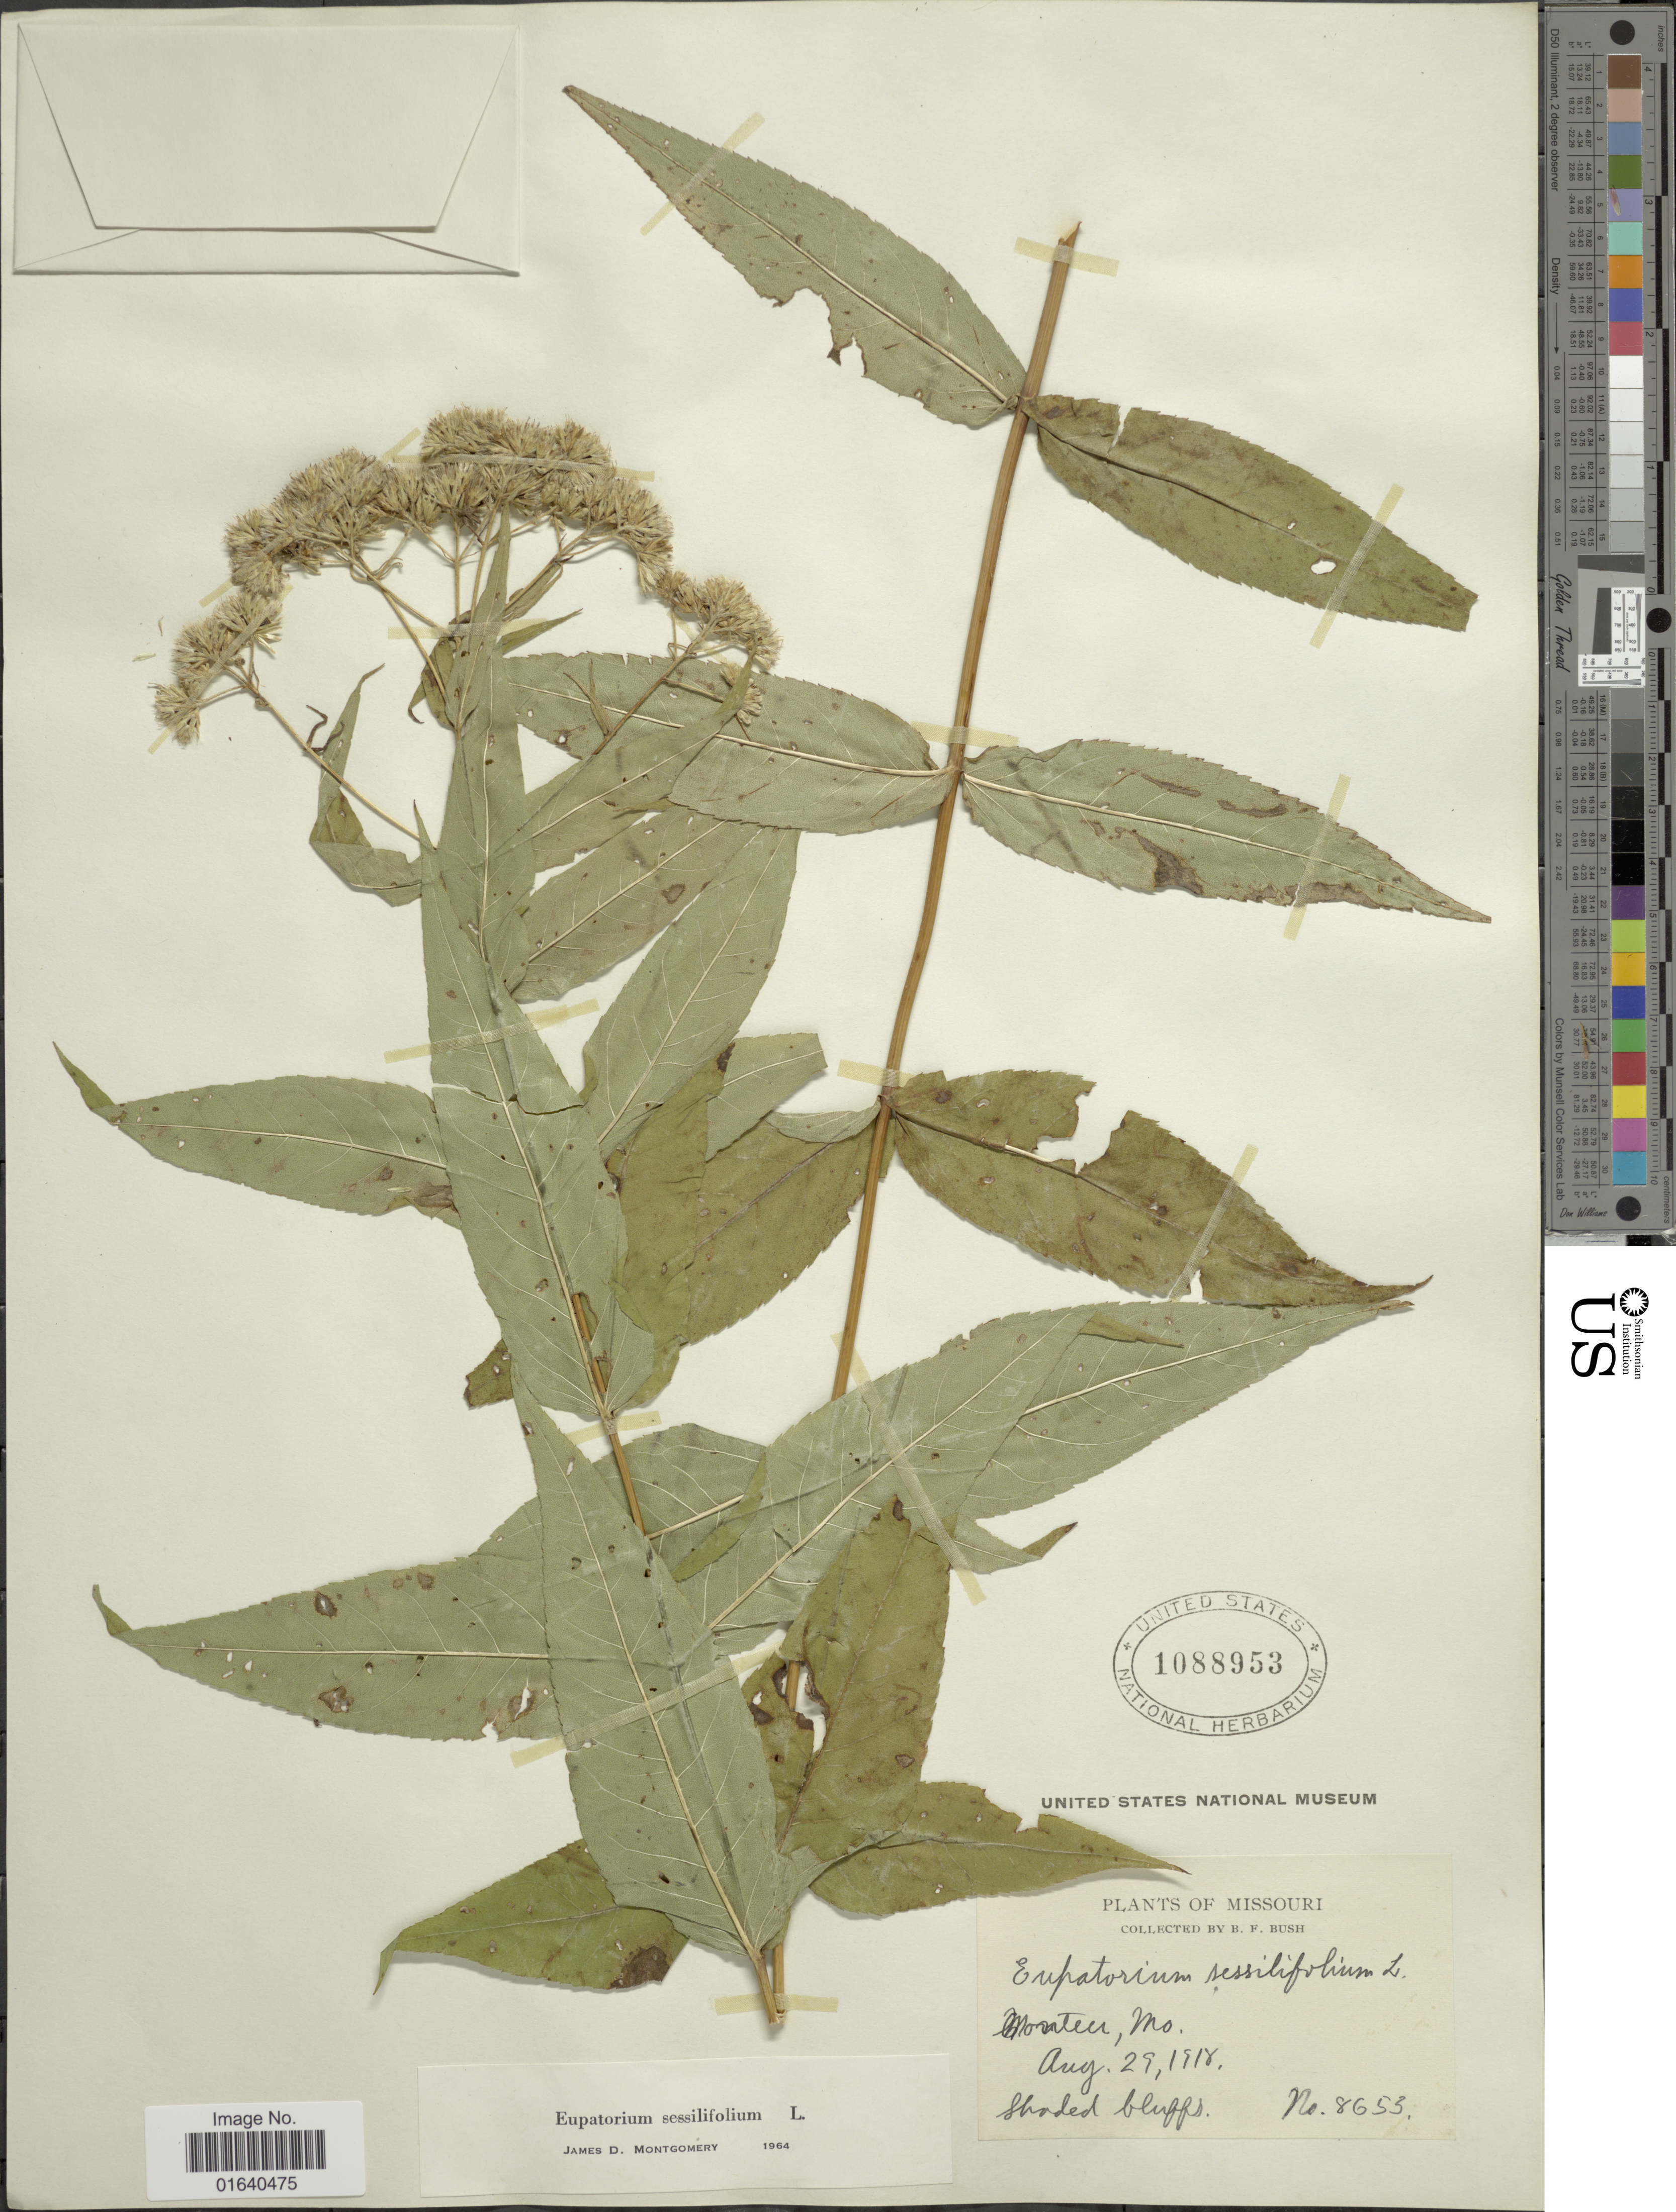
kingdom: Plantae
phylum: Tracheophyta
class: Magnoliopsida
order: Asterales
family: Asteraceae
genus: Eupatorium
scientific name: Eupatorium sessilifolium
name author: L.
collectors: B. F. Bush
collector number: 8653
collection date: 1918-08-29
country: United States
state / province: Missouri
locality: Monteer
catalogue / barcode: US 1088953